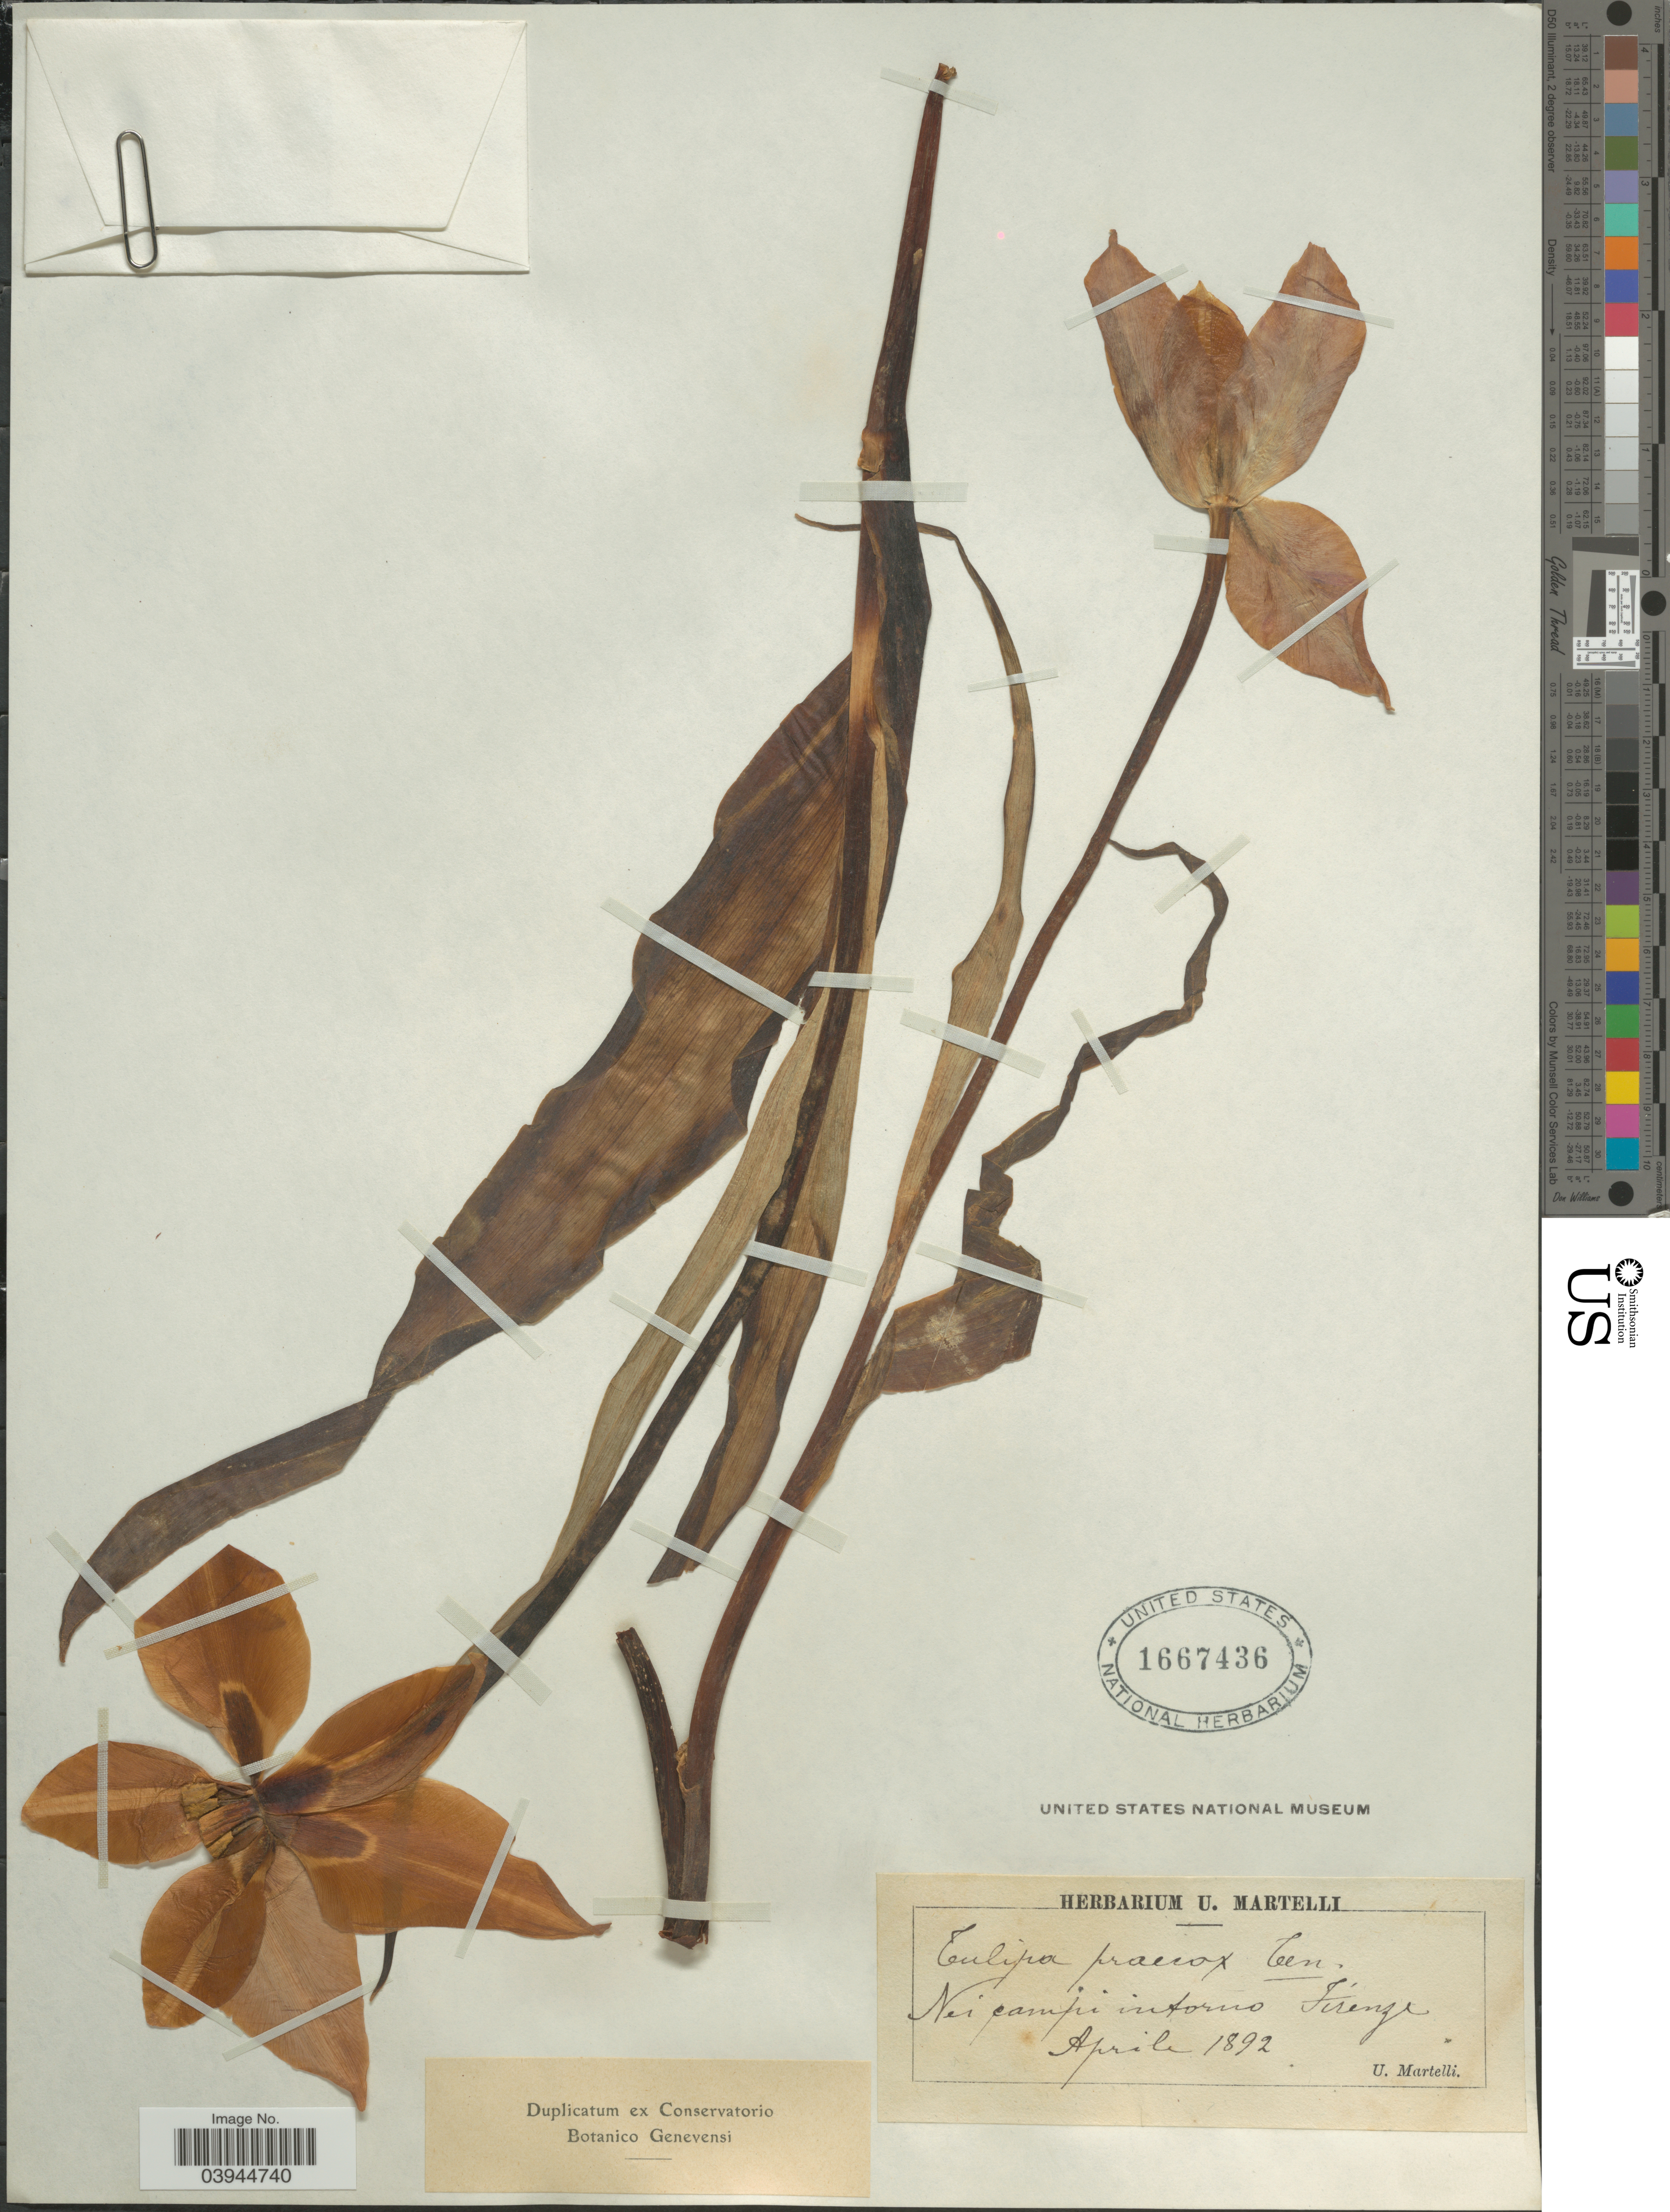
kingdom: Plantae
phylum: Tracheophyta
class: Liliopsida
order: Liliales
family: Liliaceae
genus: Tulipa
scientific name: Tulipa praecox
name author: Cav.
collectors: U. Martelli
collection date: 1892-04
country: Italy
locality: Nei campi inforno Firenze.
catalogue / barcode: US 1667436